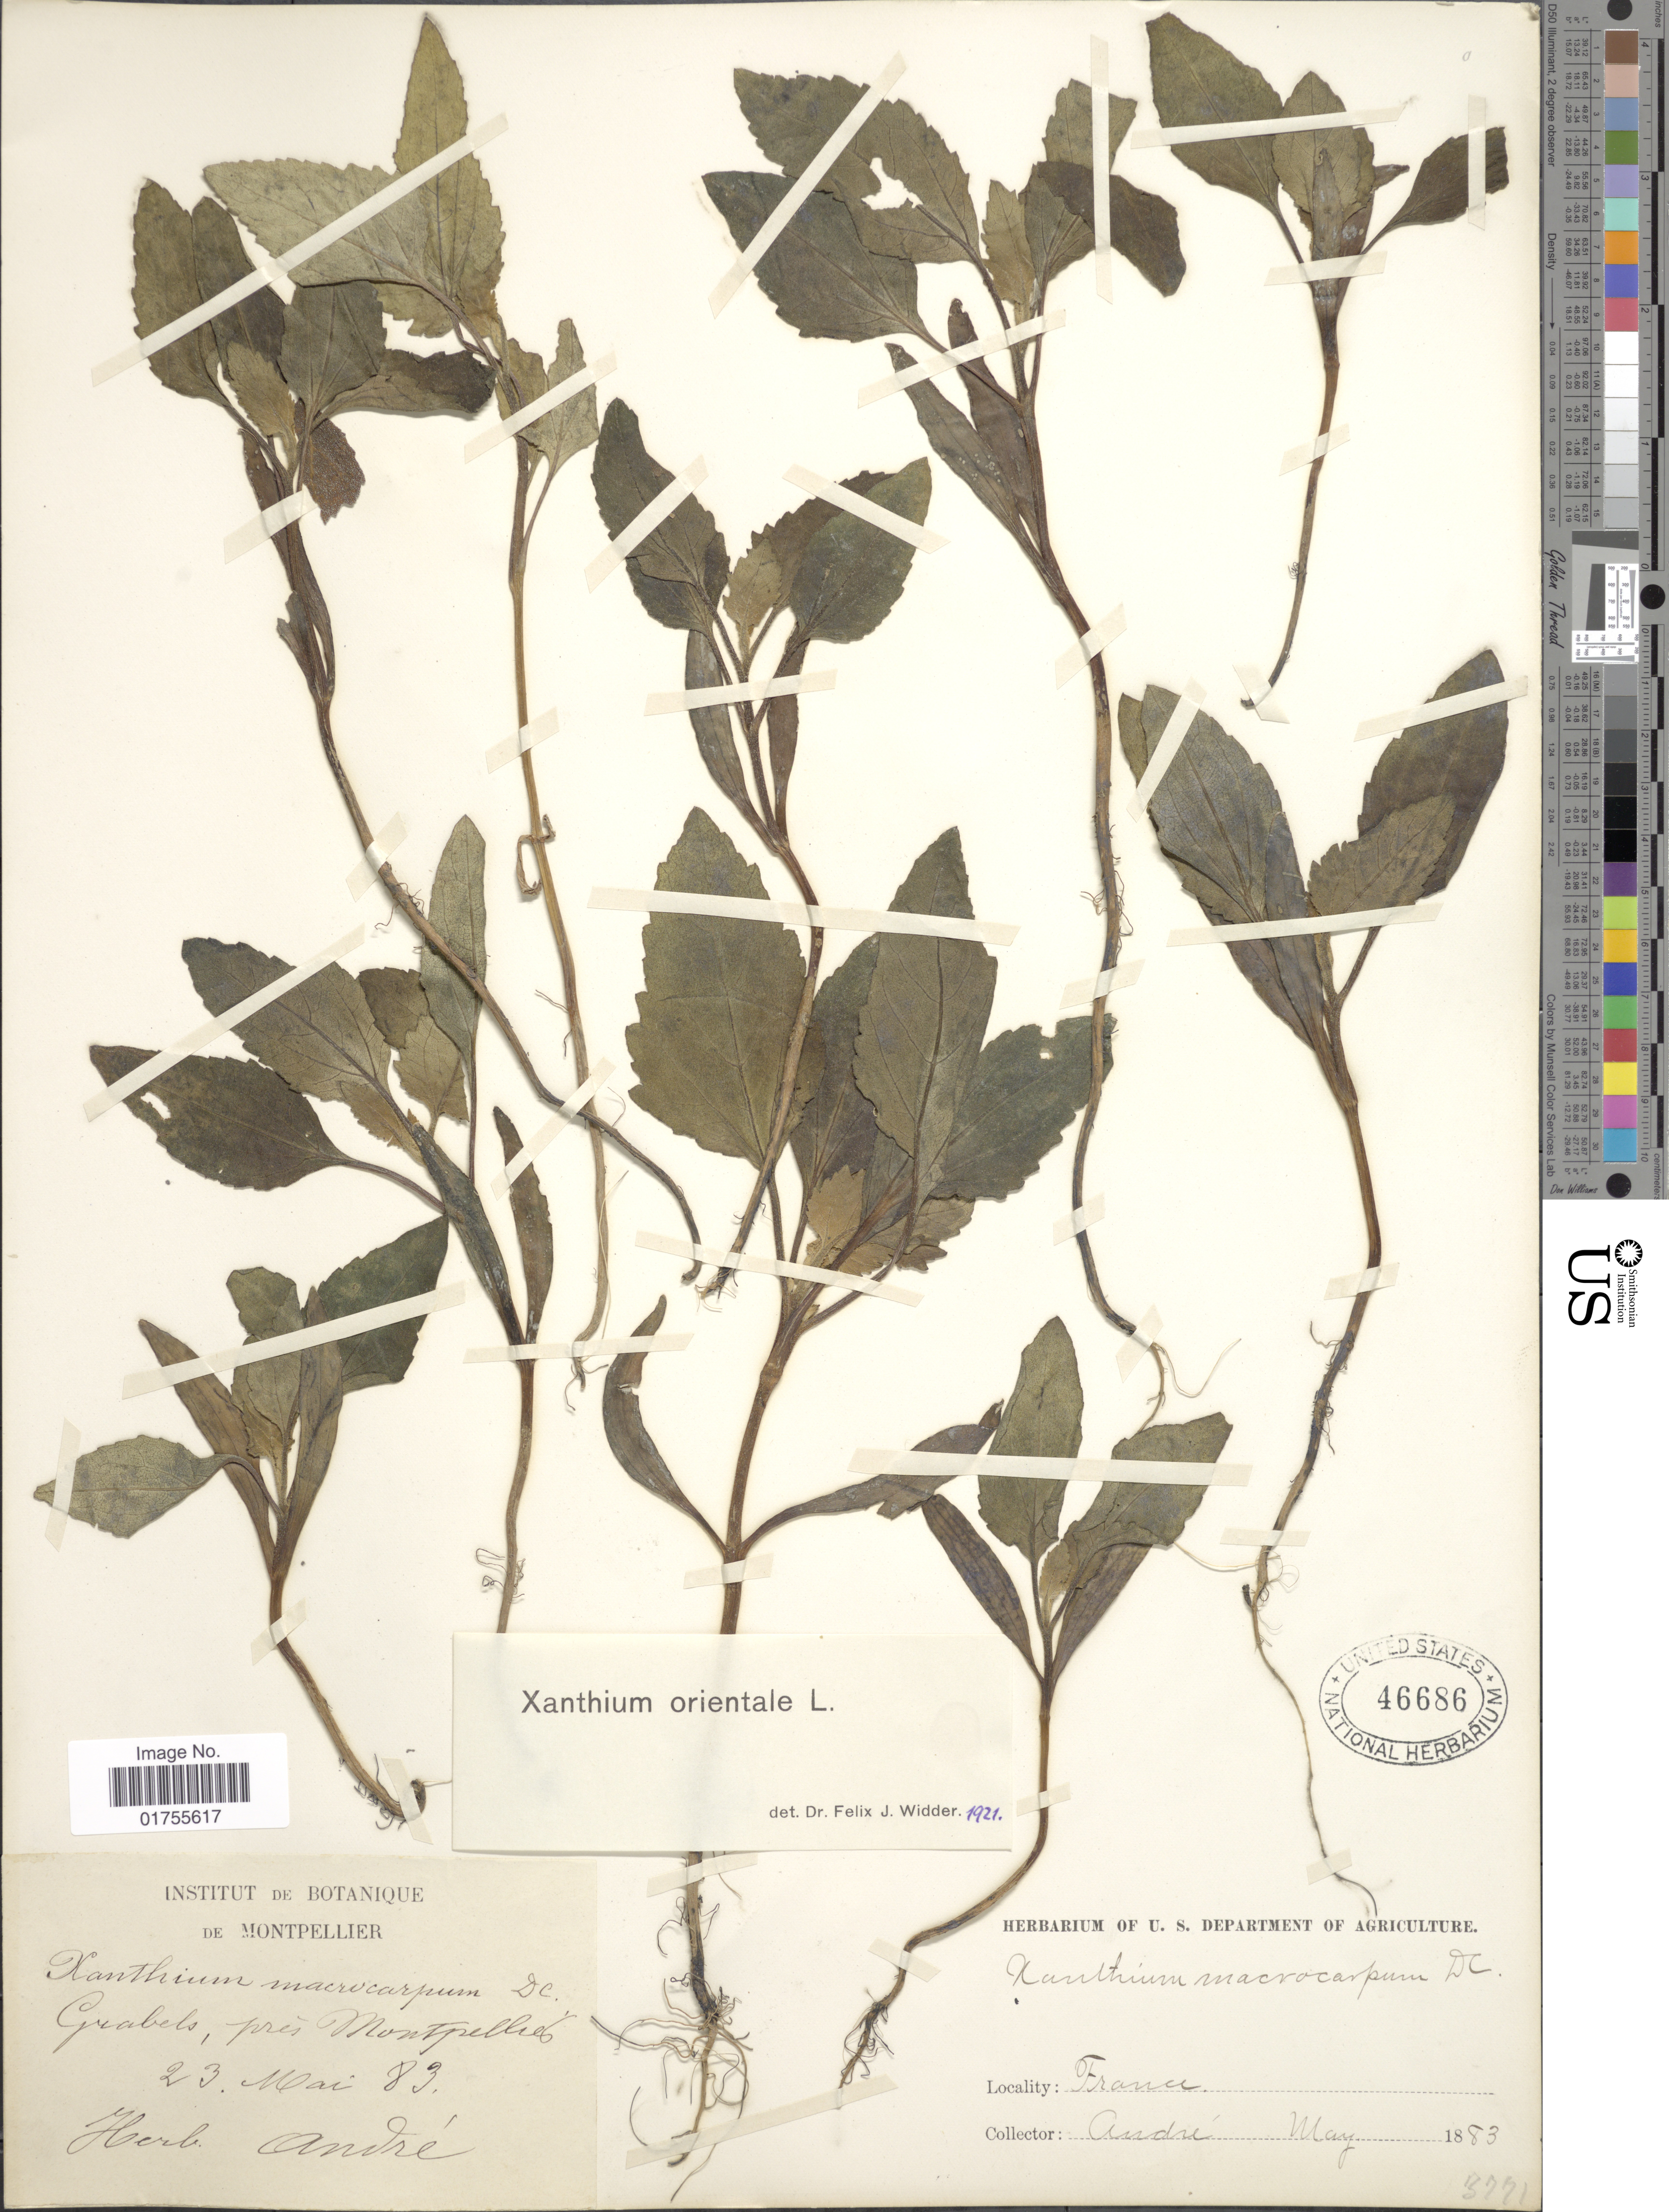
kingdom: Plantae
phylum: Tracheophyta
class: Magnoliopsida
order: Asterales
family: Asteraceae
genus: Xanthium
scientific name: Xanthium orientale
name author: L.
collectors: André, --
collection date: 1883-05-23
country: France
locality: Grabels, pres Montpellier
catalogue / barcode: US 46686